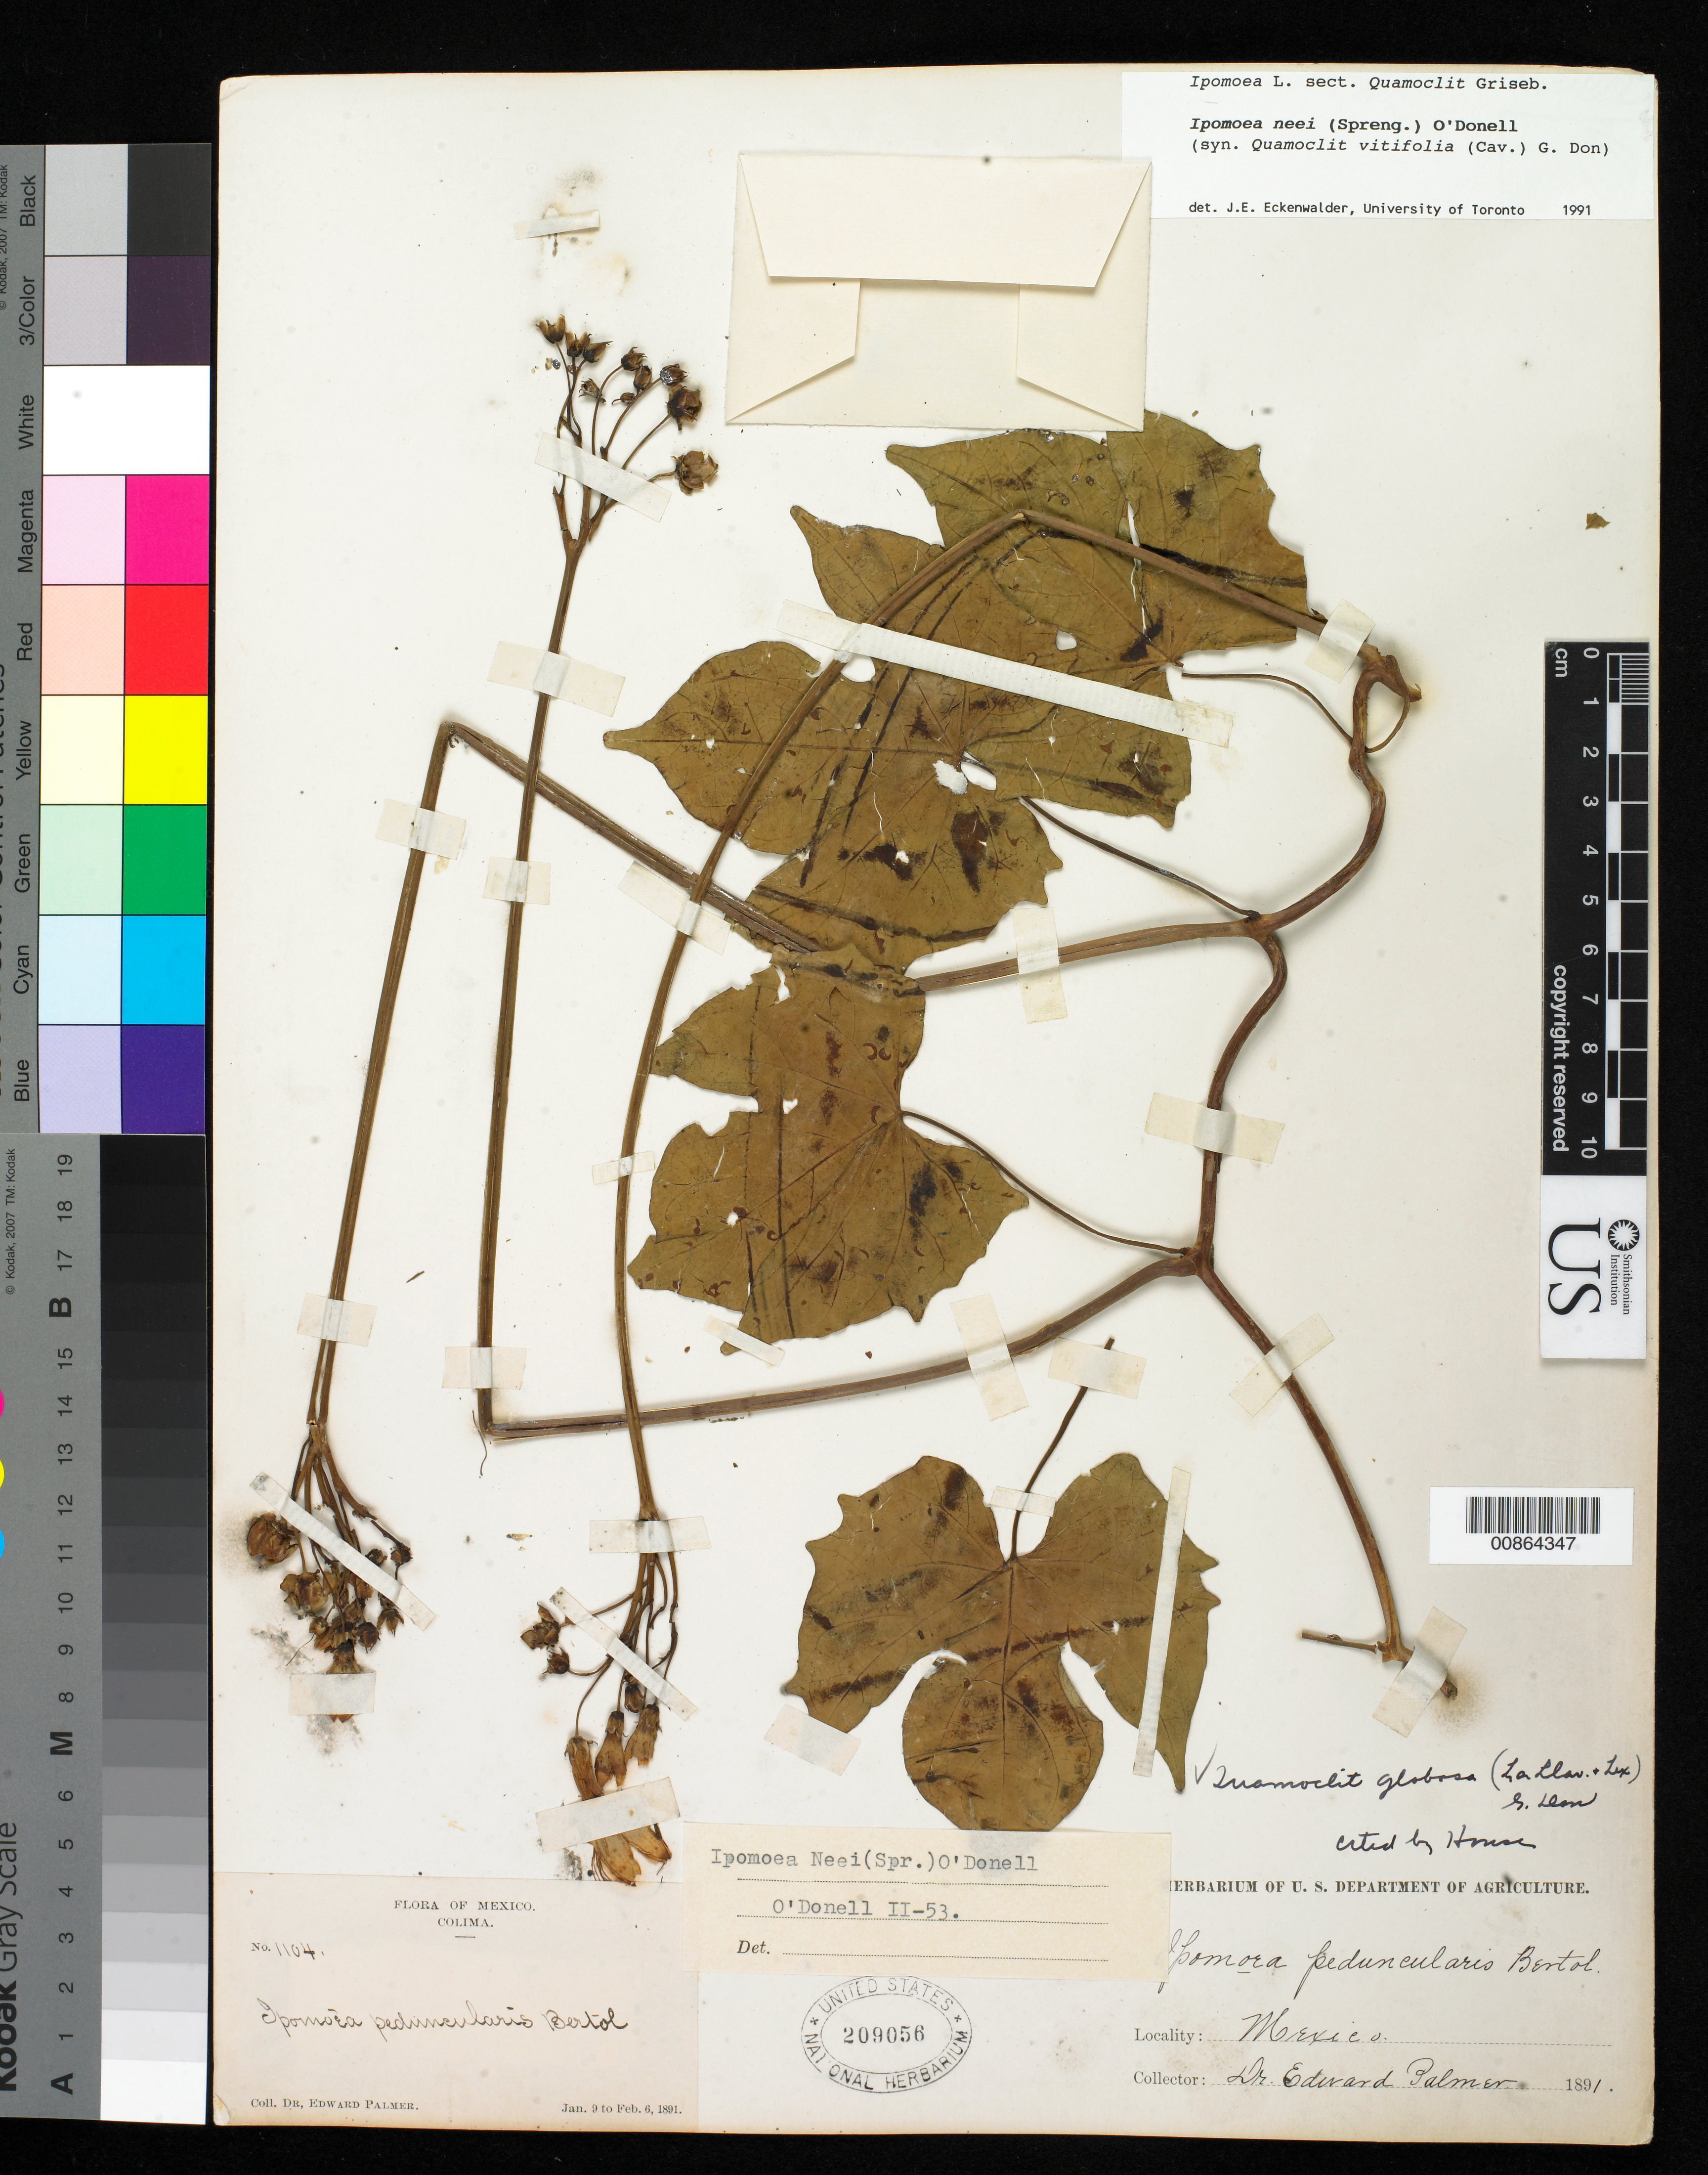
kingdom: Plantae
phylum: Tracheophyta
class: Magnoliopsida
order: Solanales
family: Convolvulaceae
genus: Ipomoea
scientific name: Ipomoea neei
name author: (Spreng.) O'Donell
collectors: E. Palmer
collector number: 1104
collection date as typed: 09 Jan 1891 to 06 Feb 1891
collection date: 1891-01-09/1891-02-06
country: Mexico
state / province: Colima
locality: Colima.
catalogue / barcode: US 209056